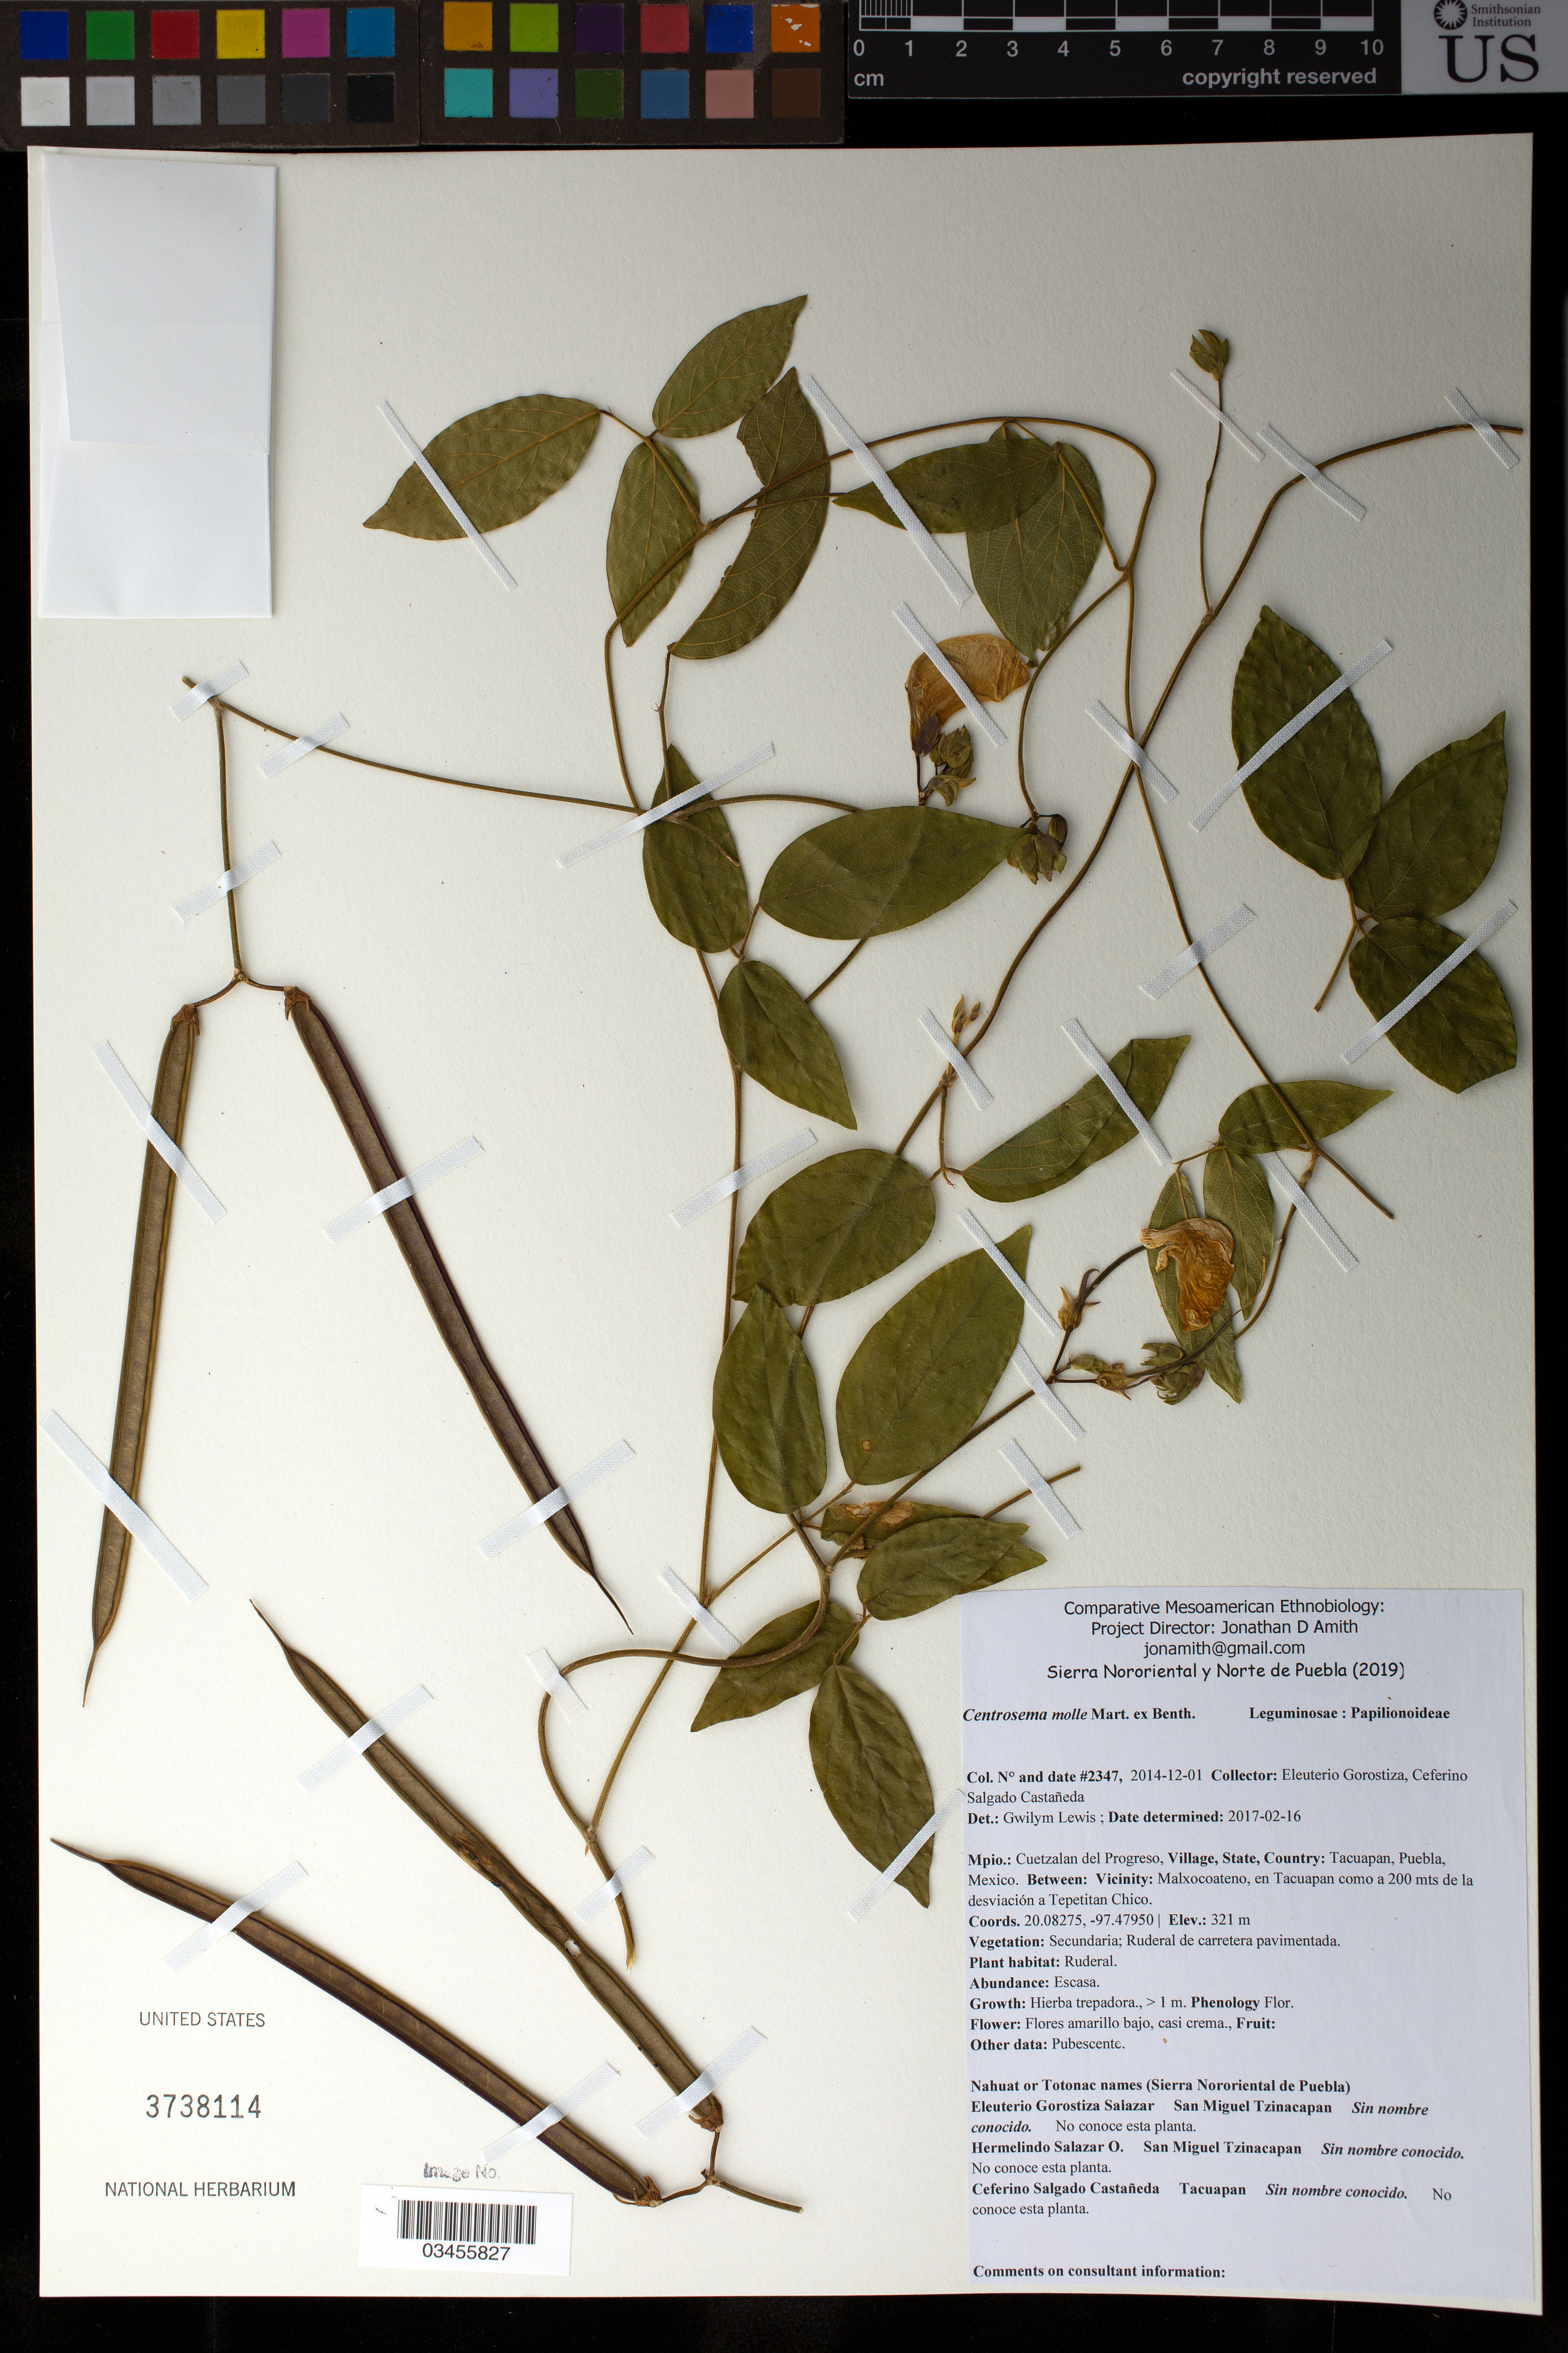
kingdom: Plantae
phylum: Tracheophyta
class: Magnoliopsida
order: Fabales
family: Fabaceae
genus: Centrosema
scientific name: Centrosema molle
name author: Mart. ex Benth.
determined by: Lewis, G.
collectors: J. D. Amith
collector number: JDA_02347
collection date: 2014-12-01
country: México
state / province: Puebla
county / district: Cuetzalan del Progreso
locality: PUEBLO: Tacuapan; LOCALIDAD EXACTA: Malxocoateno, en Tacuapan como a 200 m de la desviación a Tepetitan Chico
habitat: VEGETACIÓN y HABITAT: Ruderal de carretera pavimentada. | Ruderal.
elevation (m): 321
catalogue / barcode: US 3738114